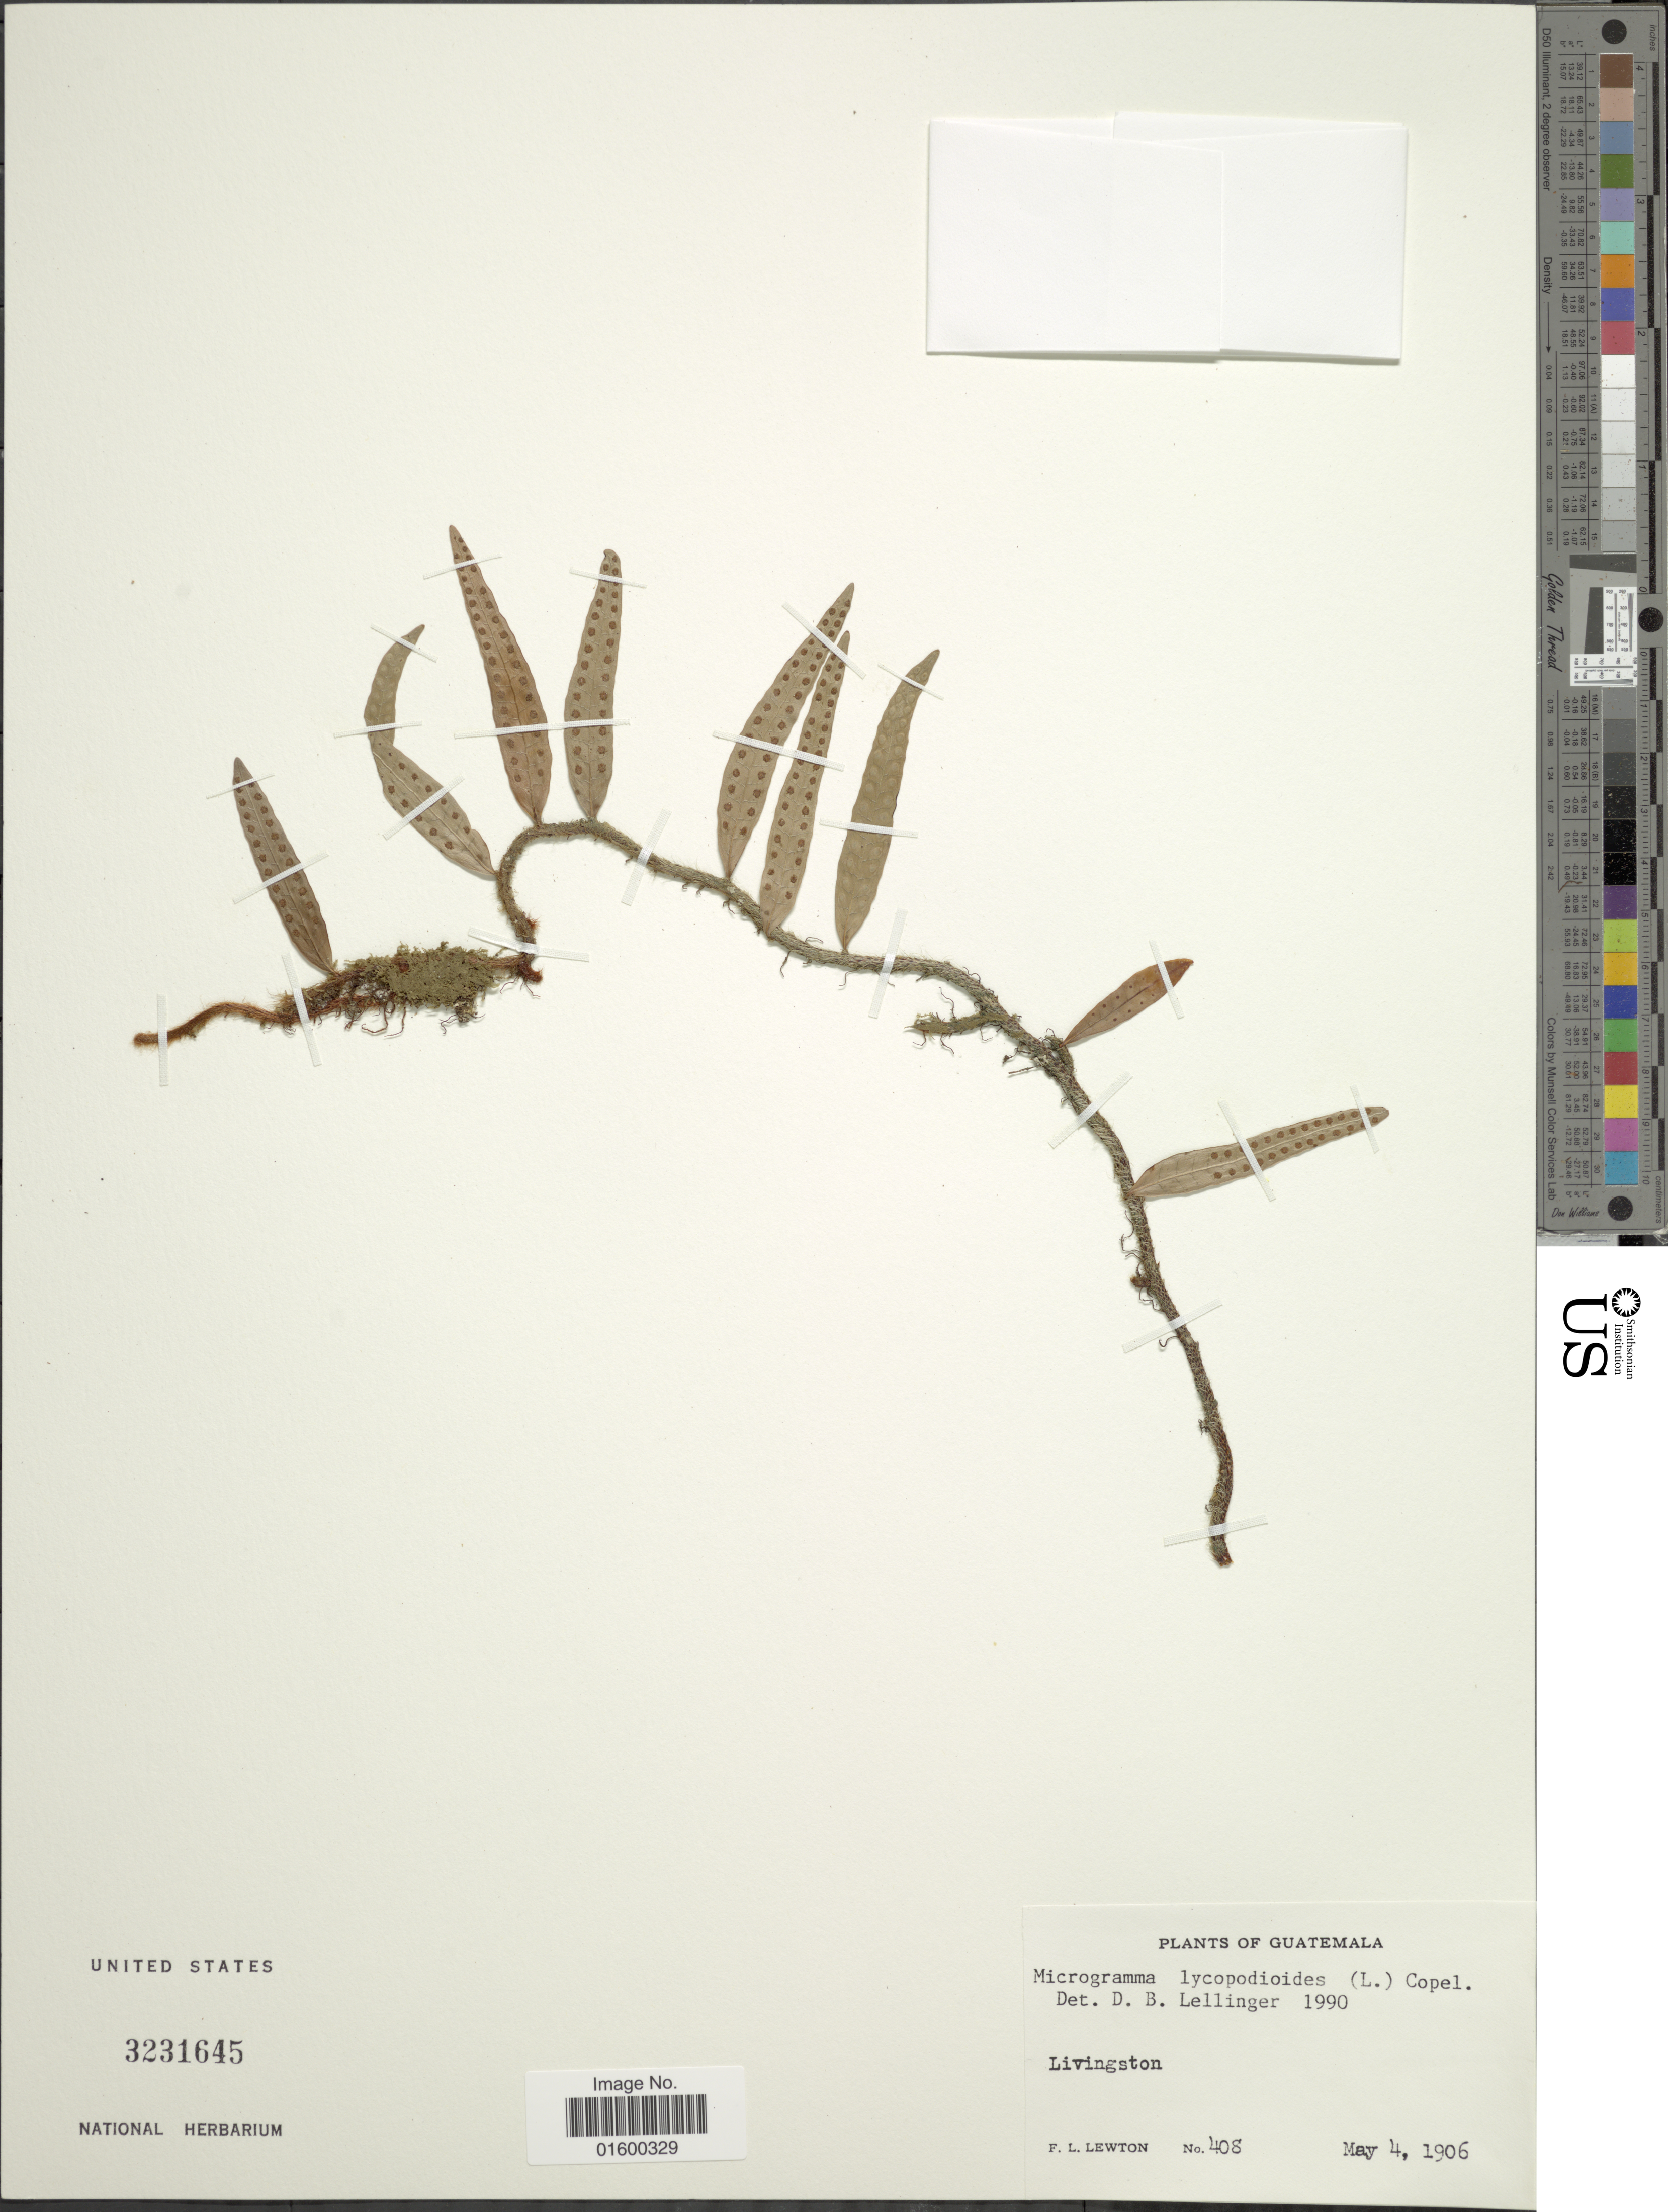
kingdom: Plantae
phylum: Tracheophyta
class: Polypodiopsida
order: Polypodiales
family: Polypodiaceae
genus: Microgramma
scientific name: Microgramma lycopodioides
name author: (L.) Copel.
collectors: F. L. Lewton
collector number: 408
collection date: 1906-05-04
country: Guatemala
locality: Livingston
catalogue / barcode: US 3231645